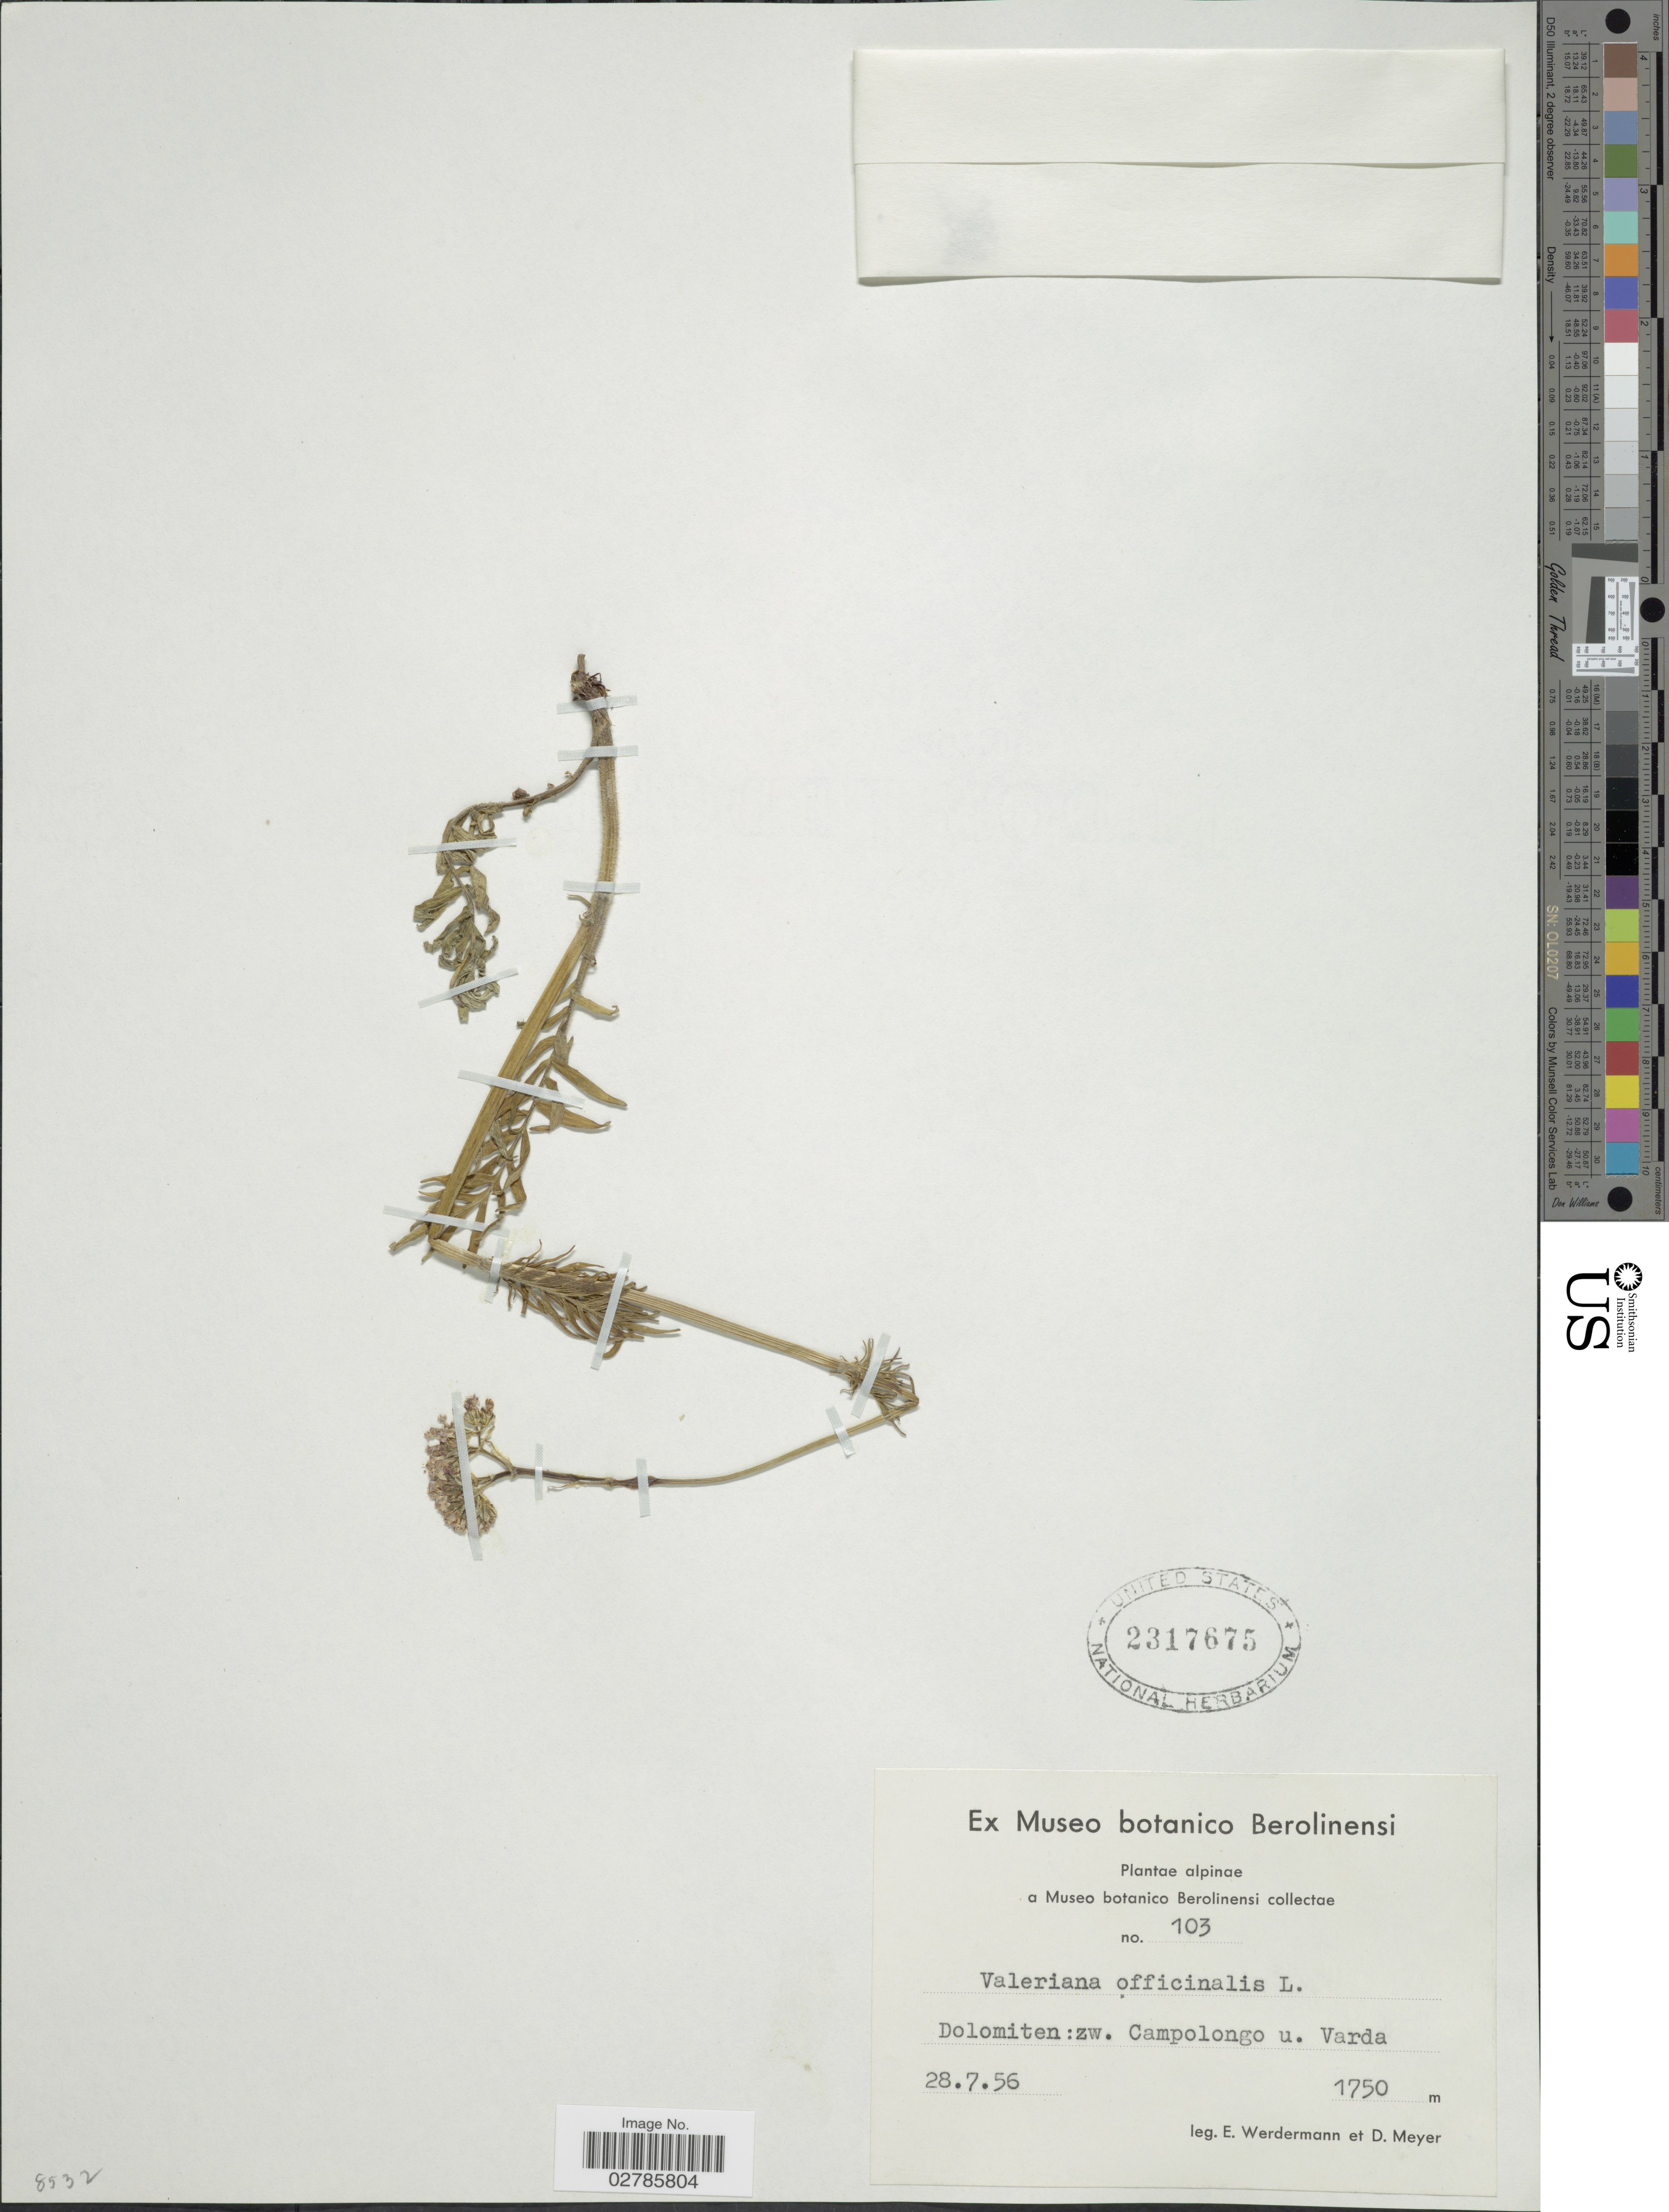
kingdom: Plantae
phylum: Tracheophyta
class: Magnoliopsida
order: Dipsacales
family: Caprifoliaceae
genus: Valeriana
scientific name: Valeriana officinalis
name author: L.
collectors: E. Werdermann & D. Meyer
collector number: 103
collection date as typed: Transcribed d/m/y: 28/7/56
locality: Alpinae. Dolomiten: zw. Campolongo u. Varda.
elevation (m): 1750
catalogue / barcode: US 2317675